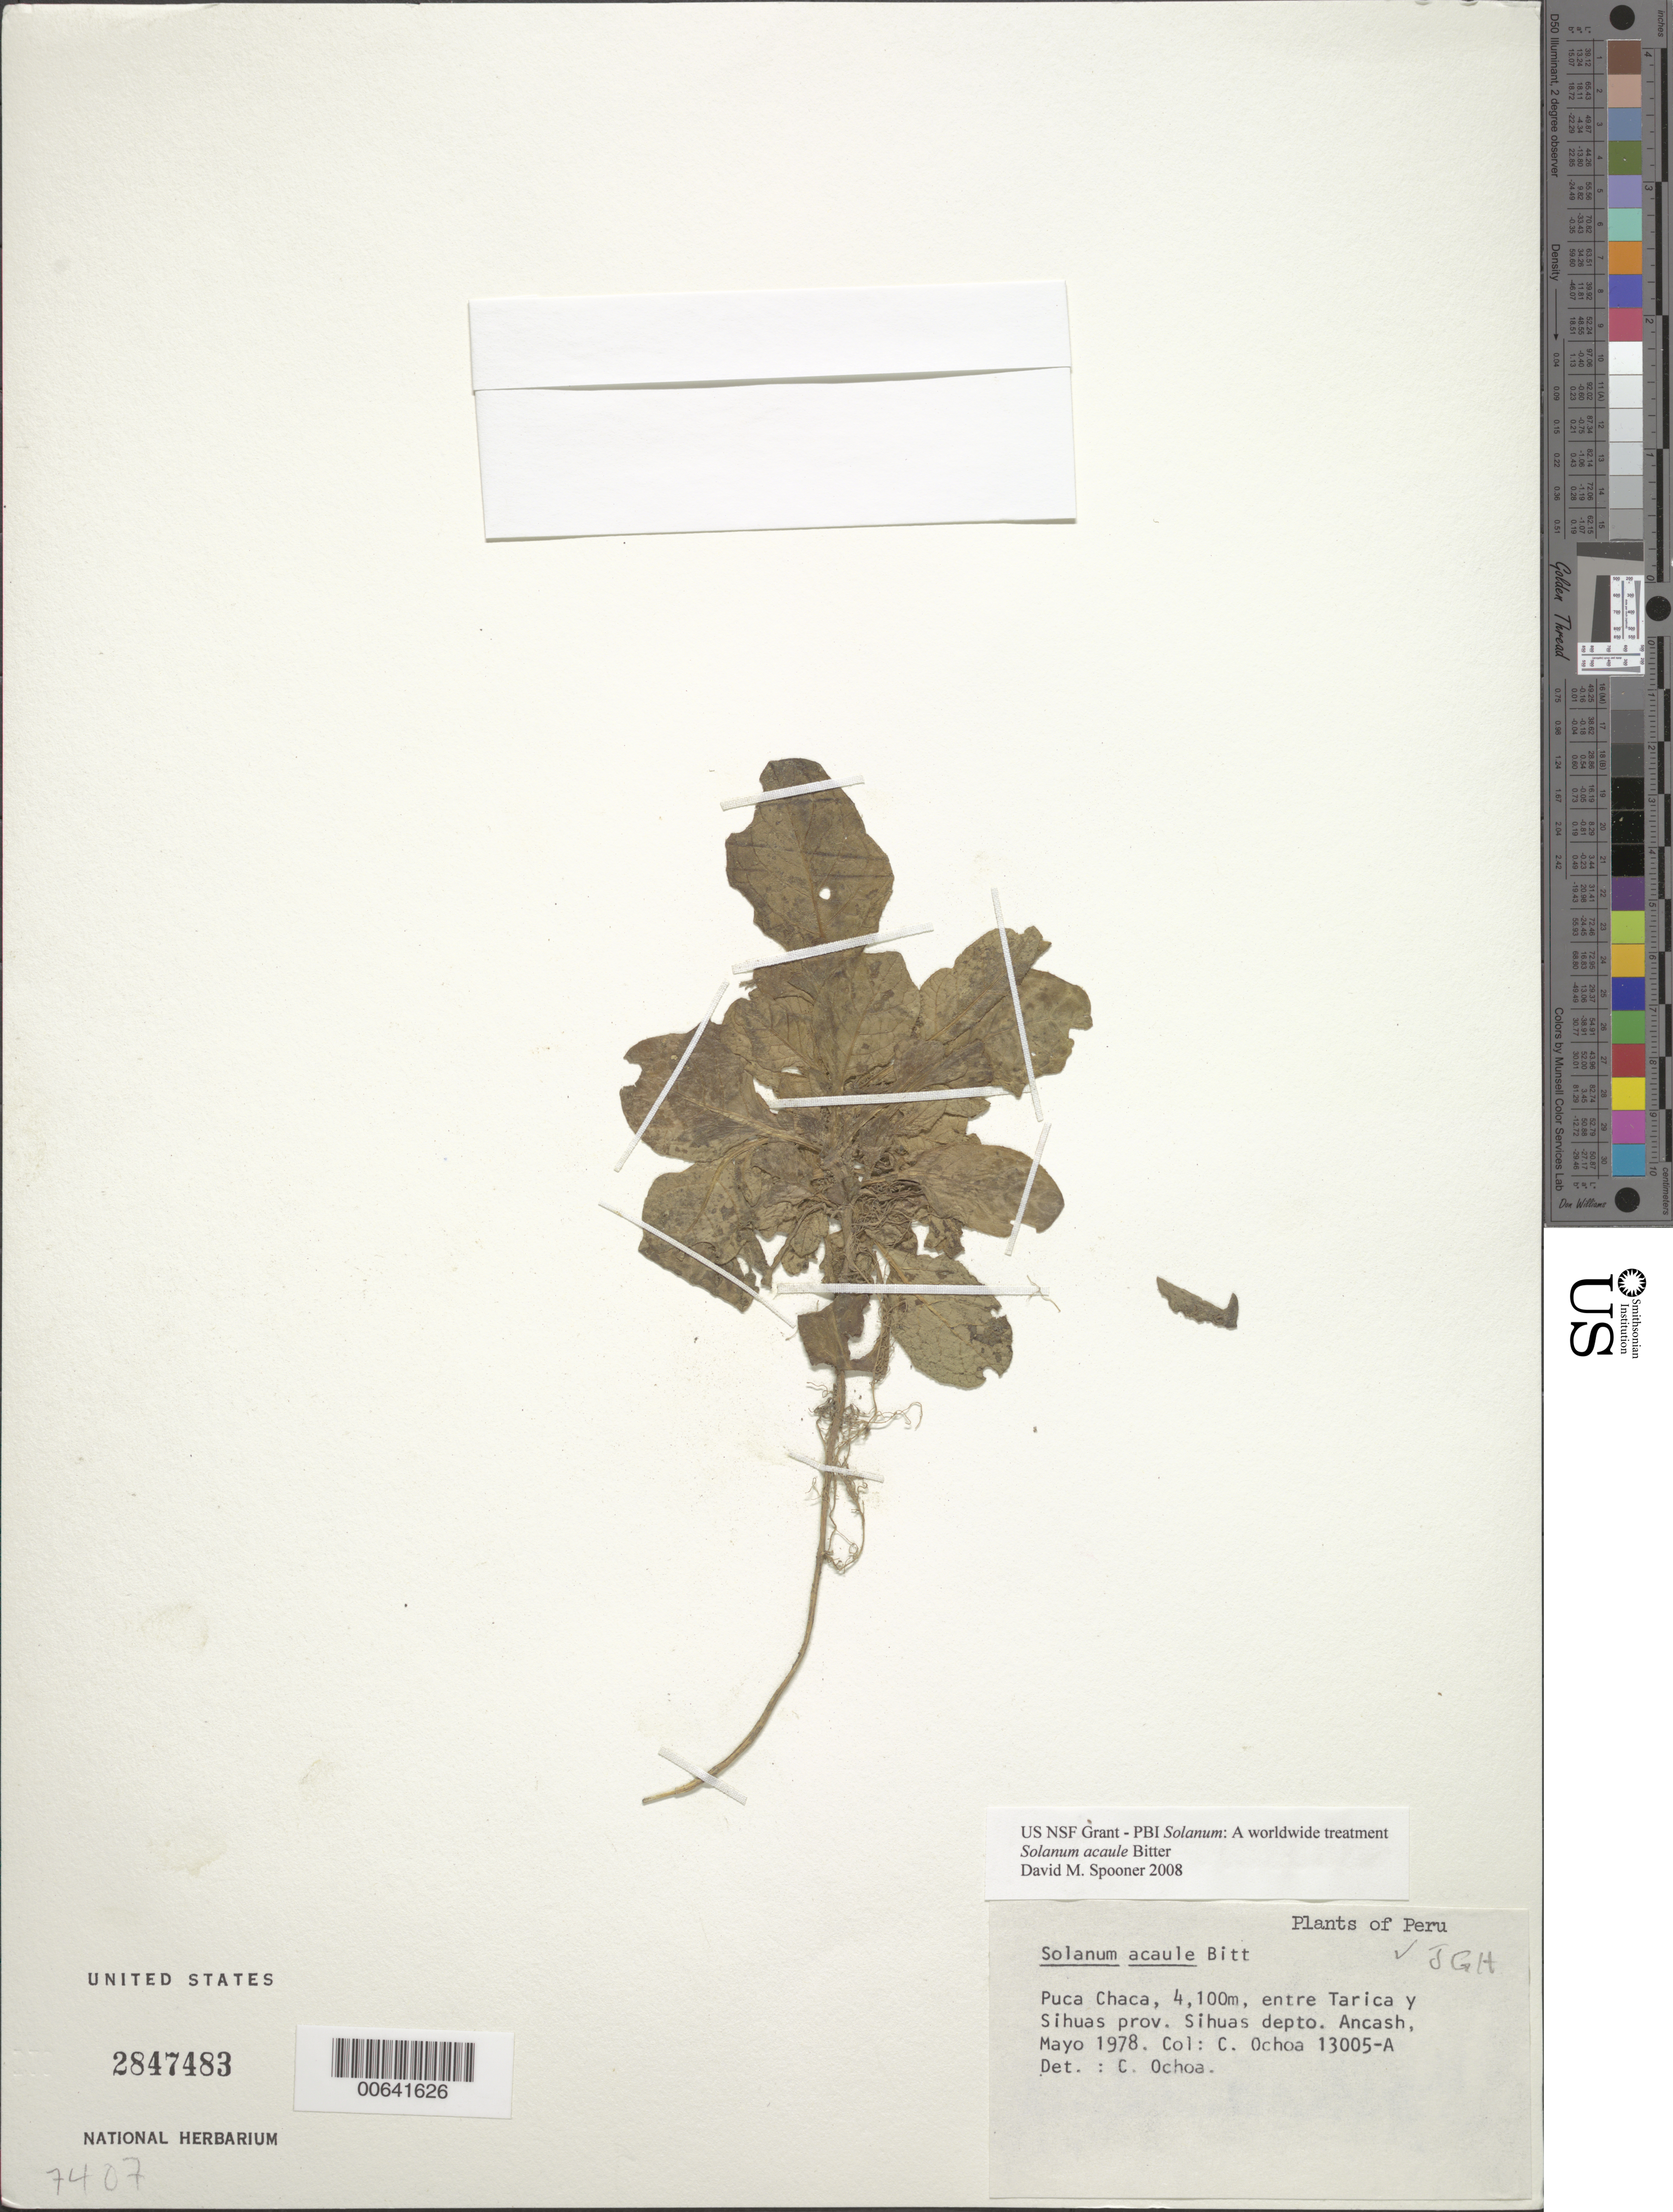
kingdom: Plantae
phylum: Tracheophyta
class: Magnoliopsida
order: Solanales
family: Solanaceae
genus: Solanum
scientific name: Solanum acaule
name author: Bitter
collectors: C. Ochoa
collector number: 13005-A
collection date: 1978-05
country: Peru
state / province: Ancash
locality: Puca Chaca, entre Tarica y Sihuas prov. Sihuas depto. Ancash.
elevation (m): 4100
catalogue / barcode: US 2847483